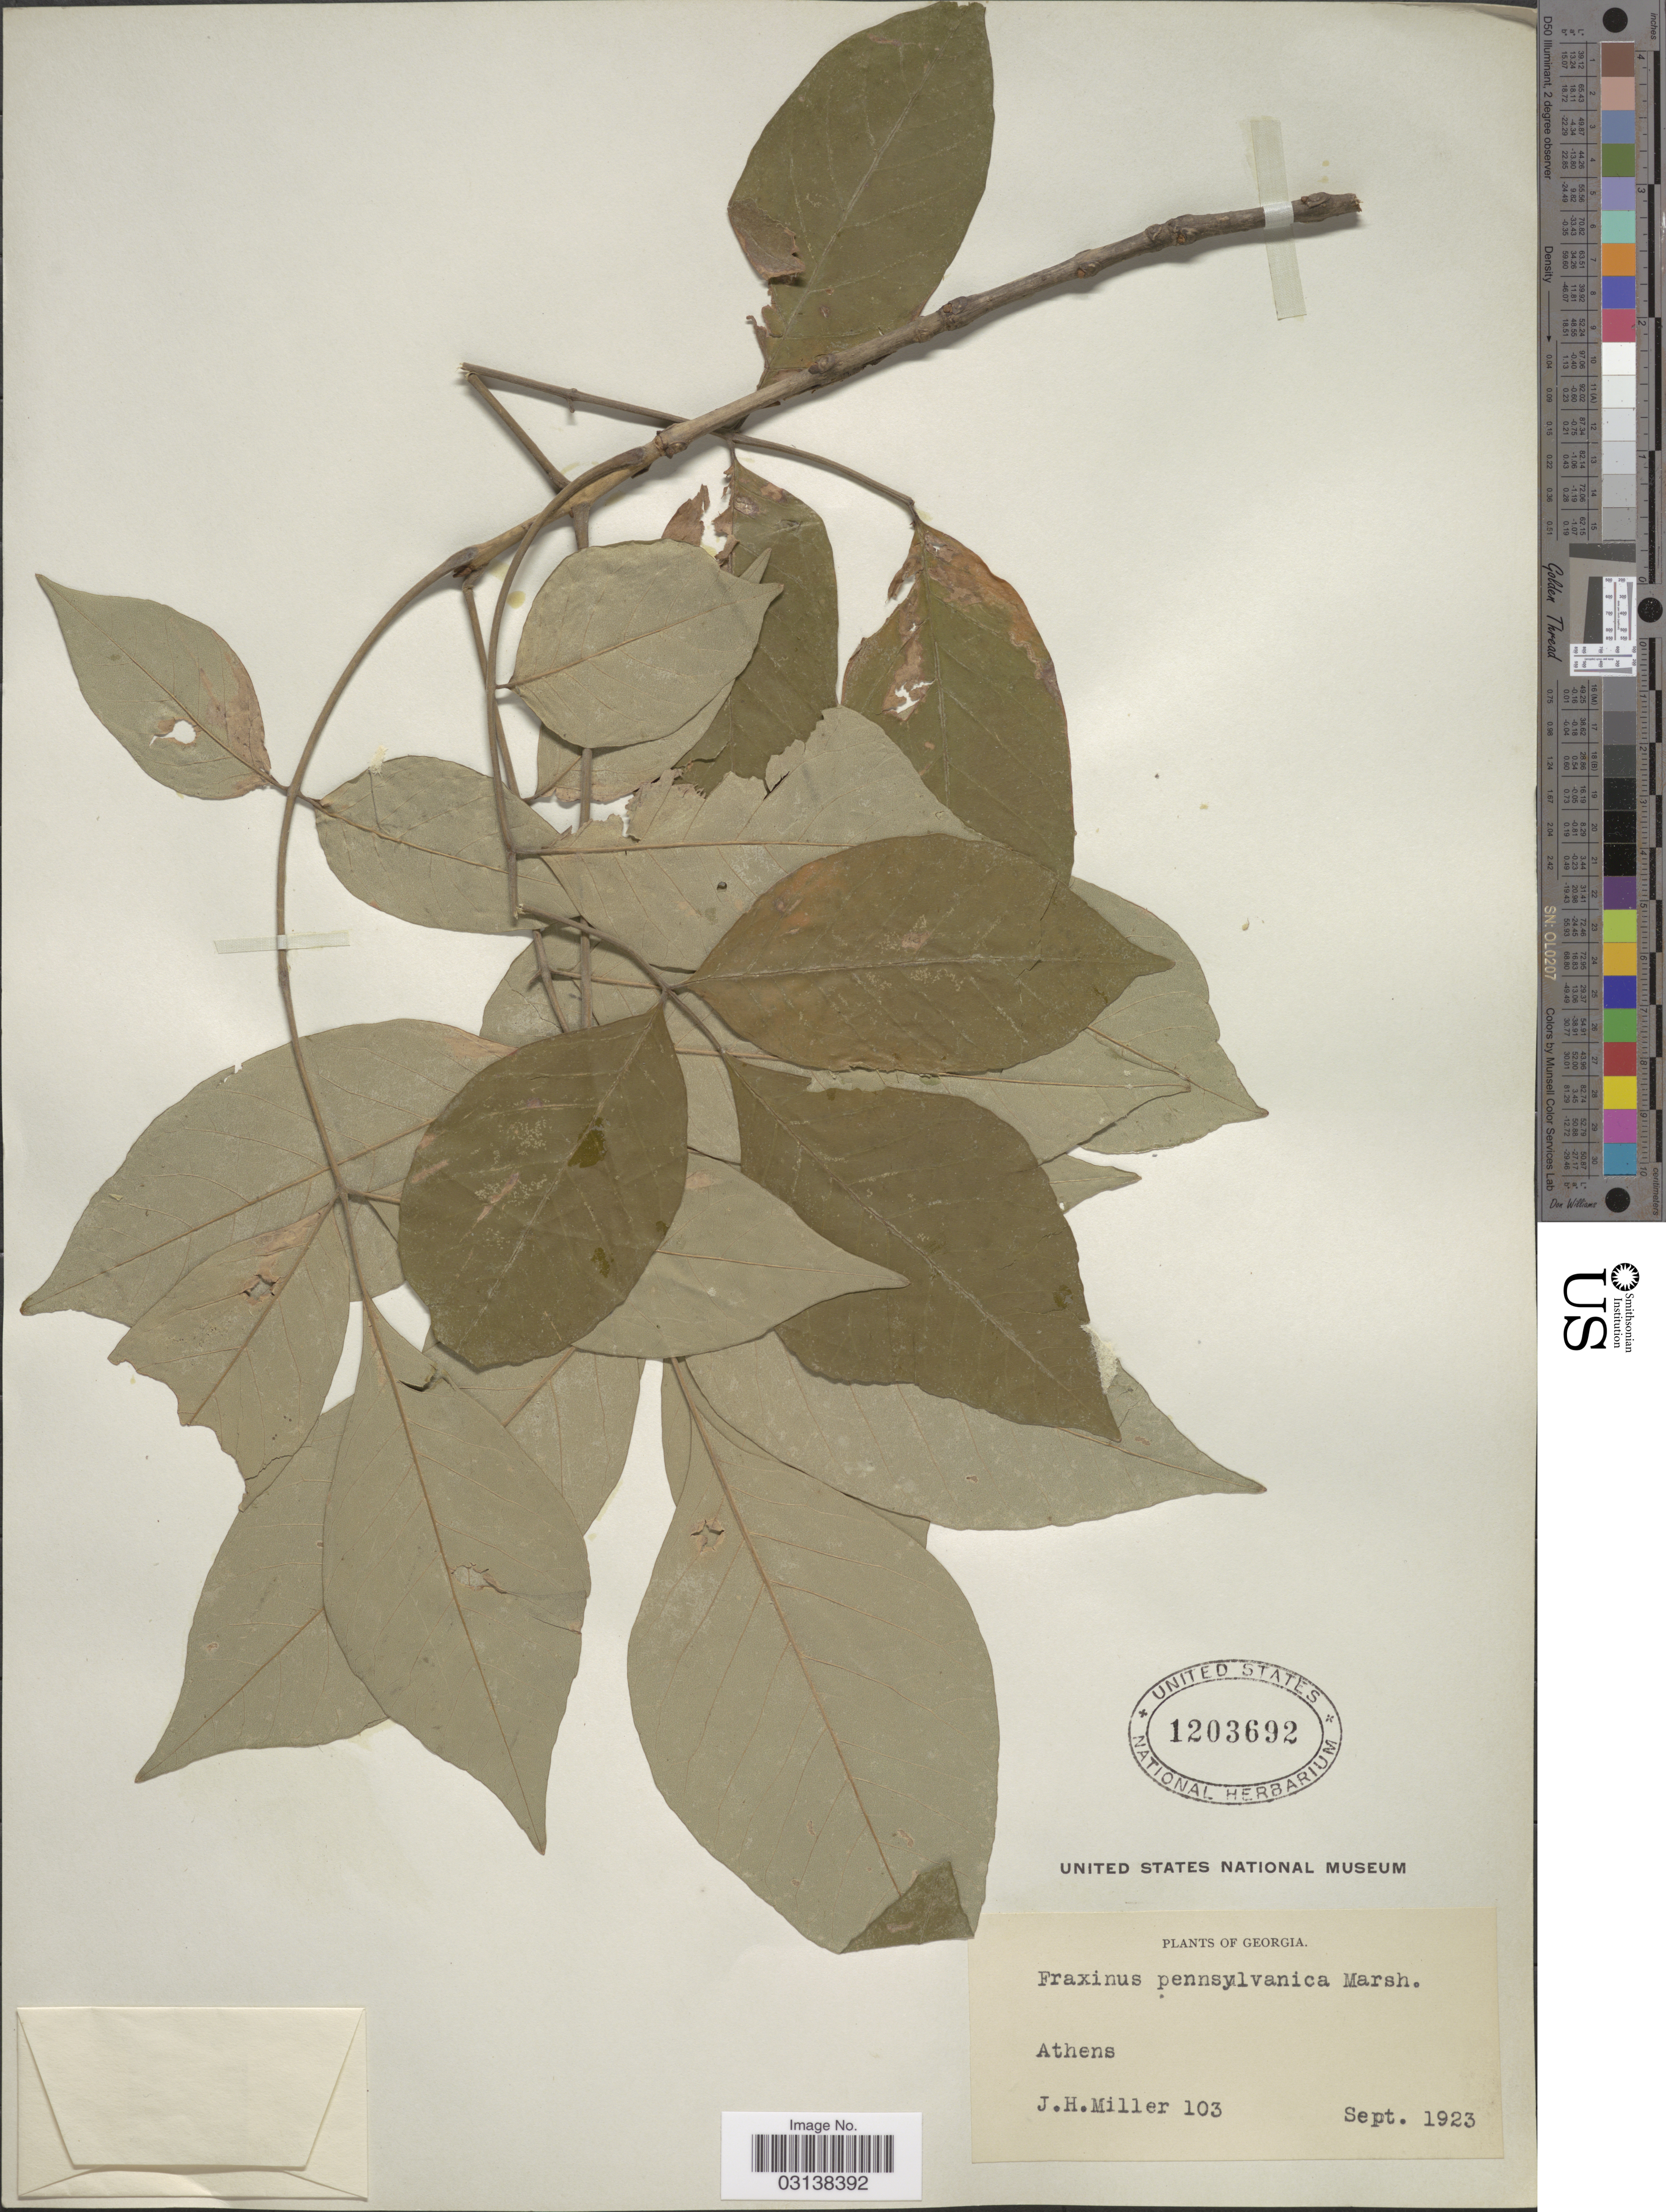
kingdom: Plantae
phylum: Tracheophyta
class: Magnoliopsida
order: Lamiales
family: Oleaceae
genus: Fraxinus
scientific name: Fraxinus americana var. biltmoreana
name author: (Beadle) J.W. Wright ex Fernald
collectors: J. H. Miller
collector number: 103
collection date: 1923-09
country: United States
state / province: Georgia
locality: Athens.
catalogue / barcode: US 1203692